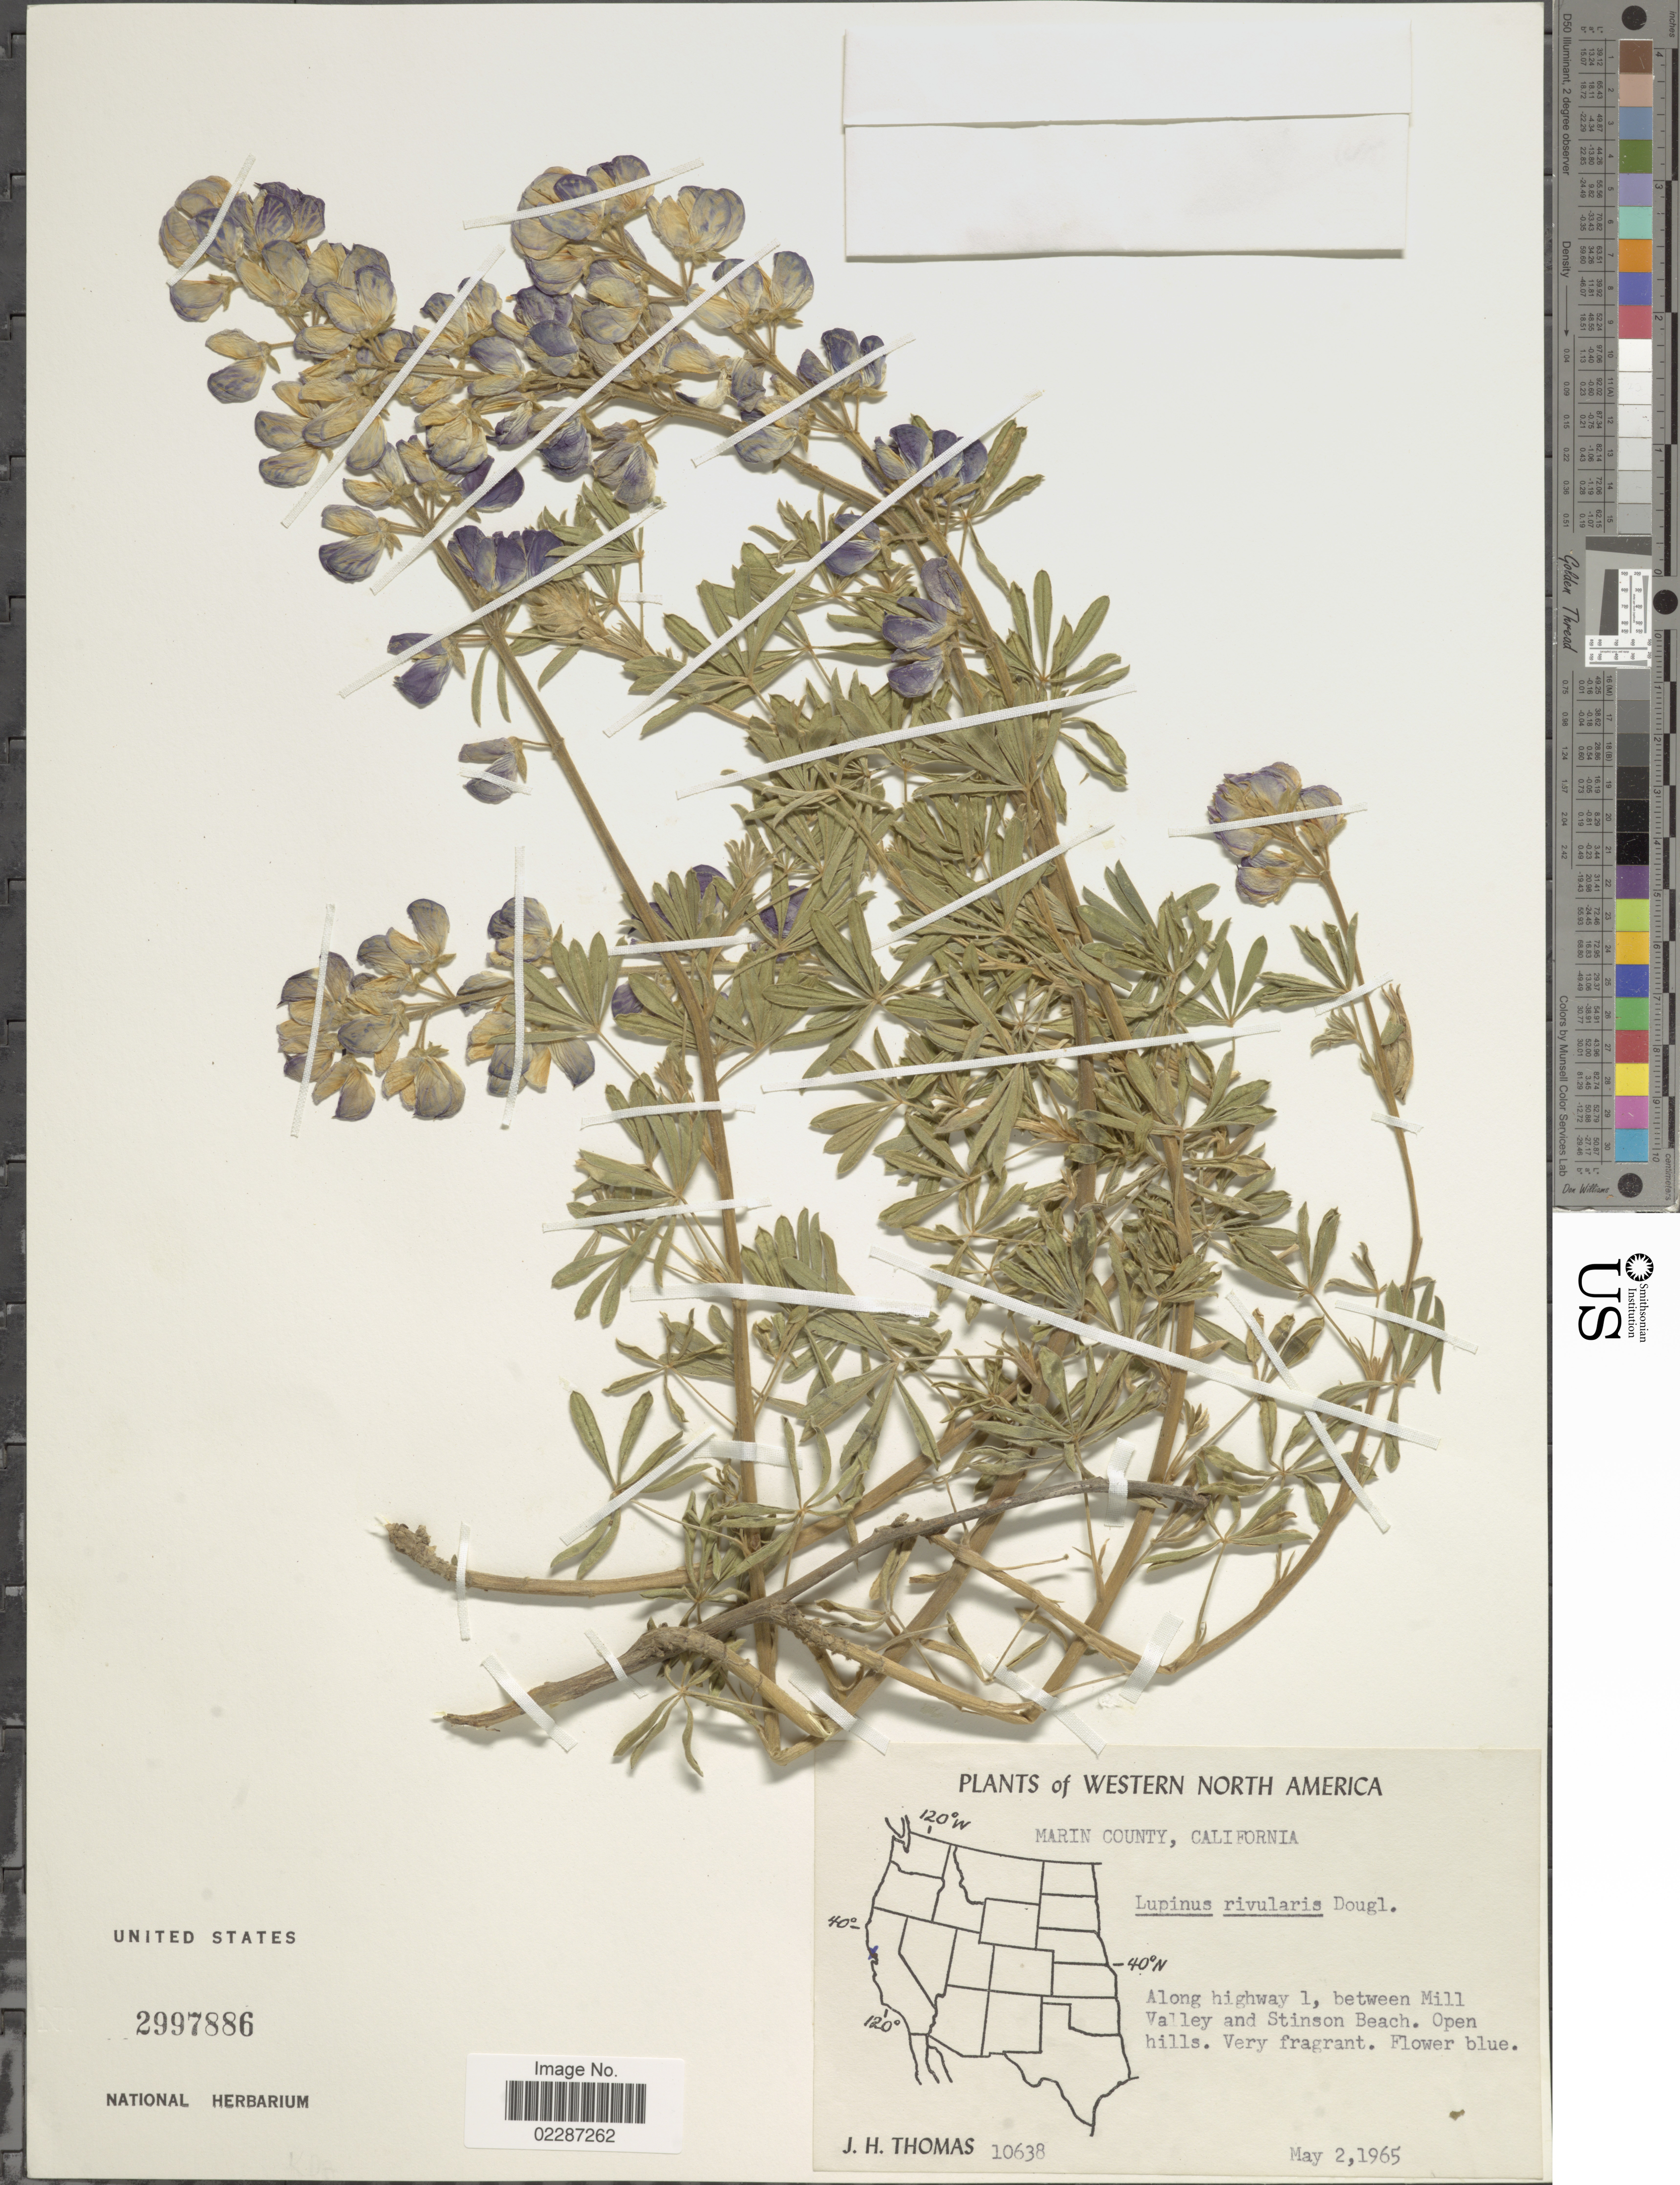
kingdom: Plantae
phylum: Tracheophyta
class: Magnoliopsida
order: Fabales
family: Fabaceae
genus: Lupinus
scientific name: Lupinus rivularis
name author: Lindl.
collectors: J. H. Thomas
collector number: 10638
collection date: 1965-05-02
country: United States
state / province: California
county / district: Marin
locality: Western North America, Marin County, Along highway 1, between Mill Valley and Stinson Beach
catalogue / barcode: US 2997886